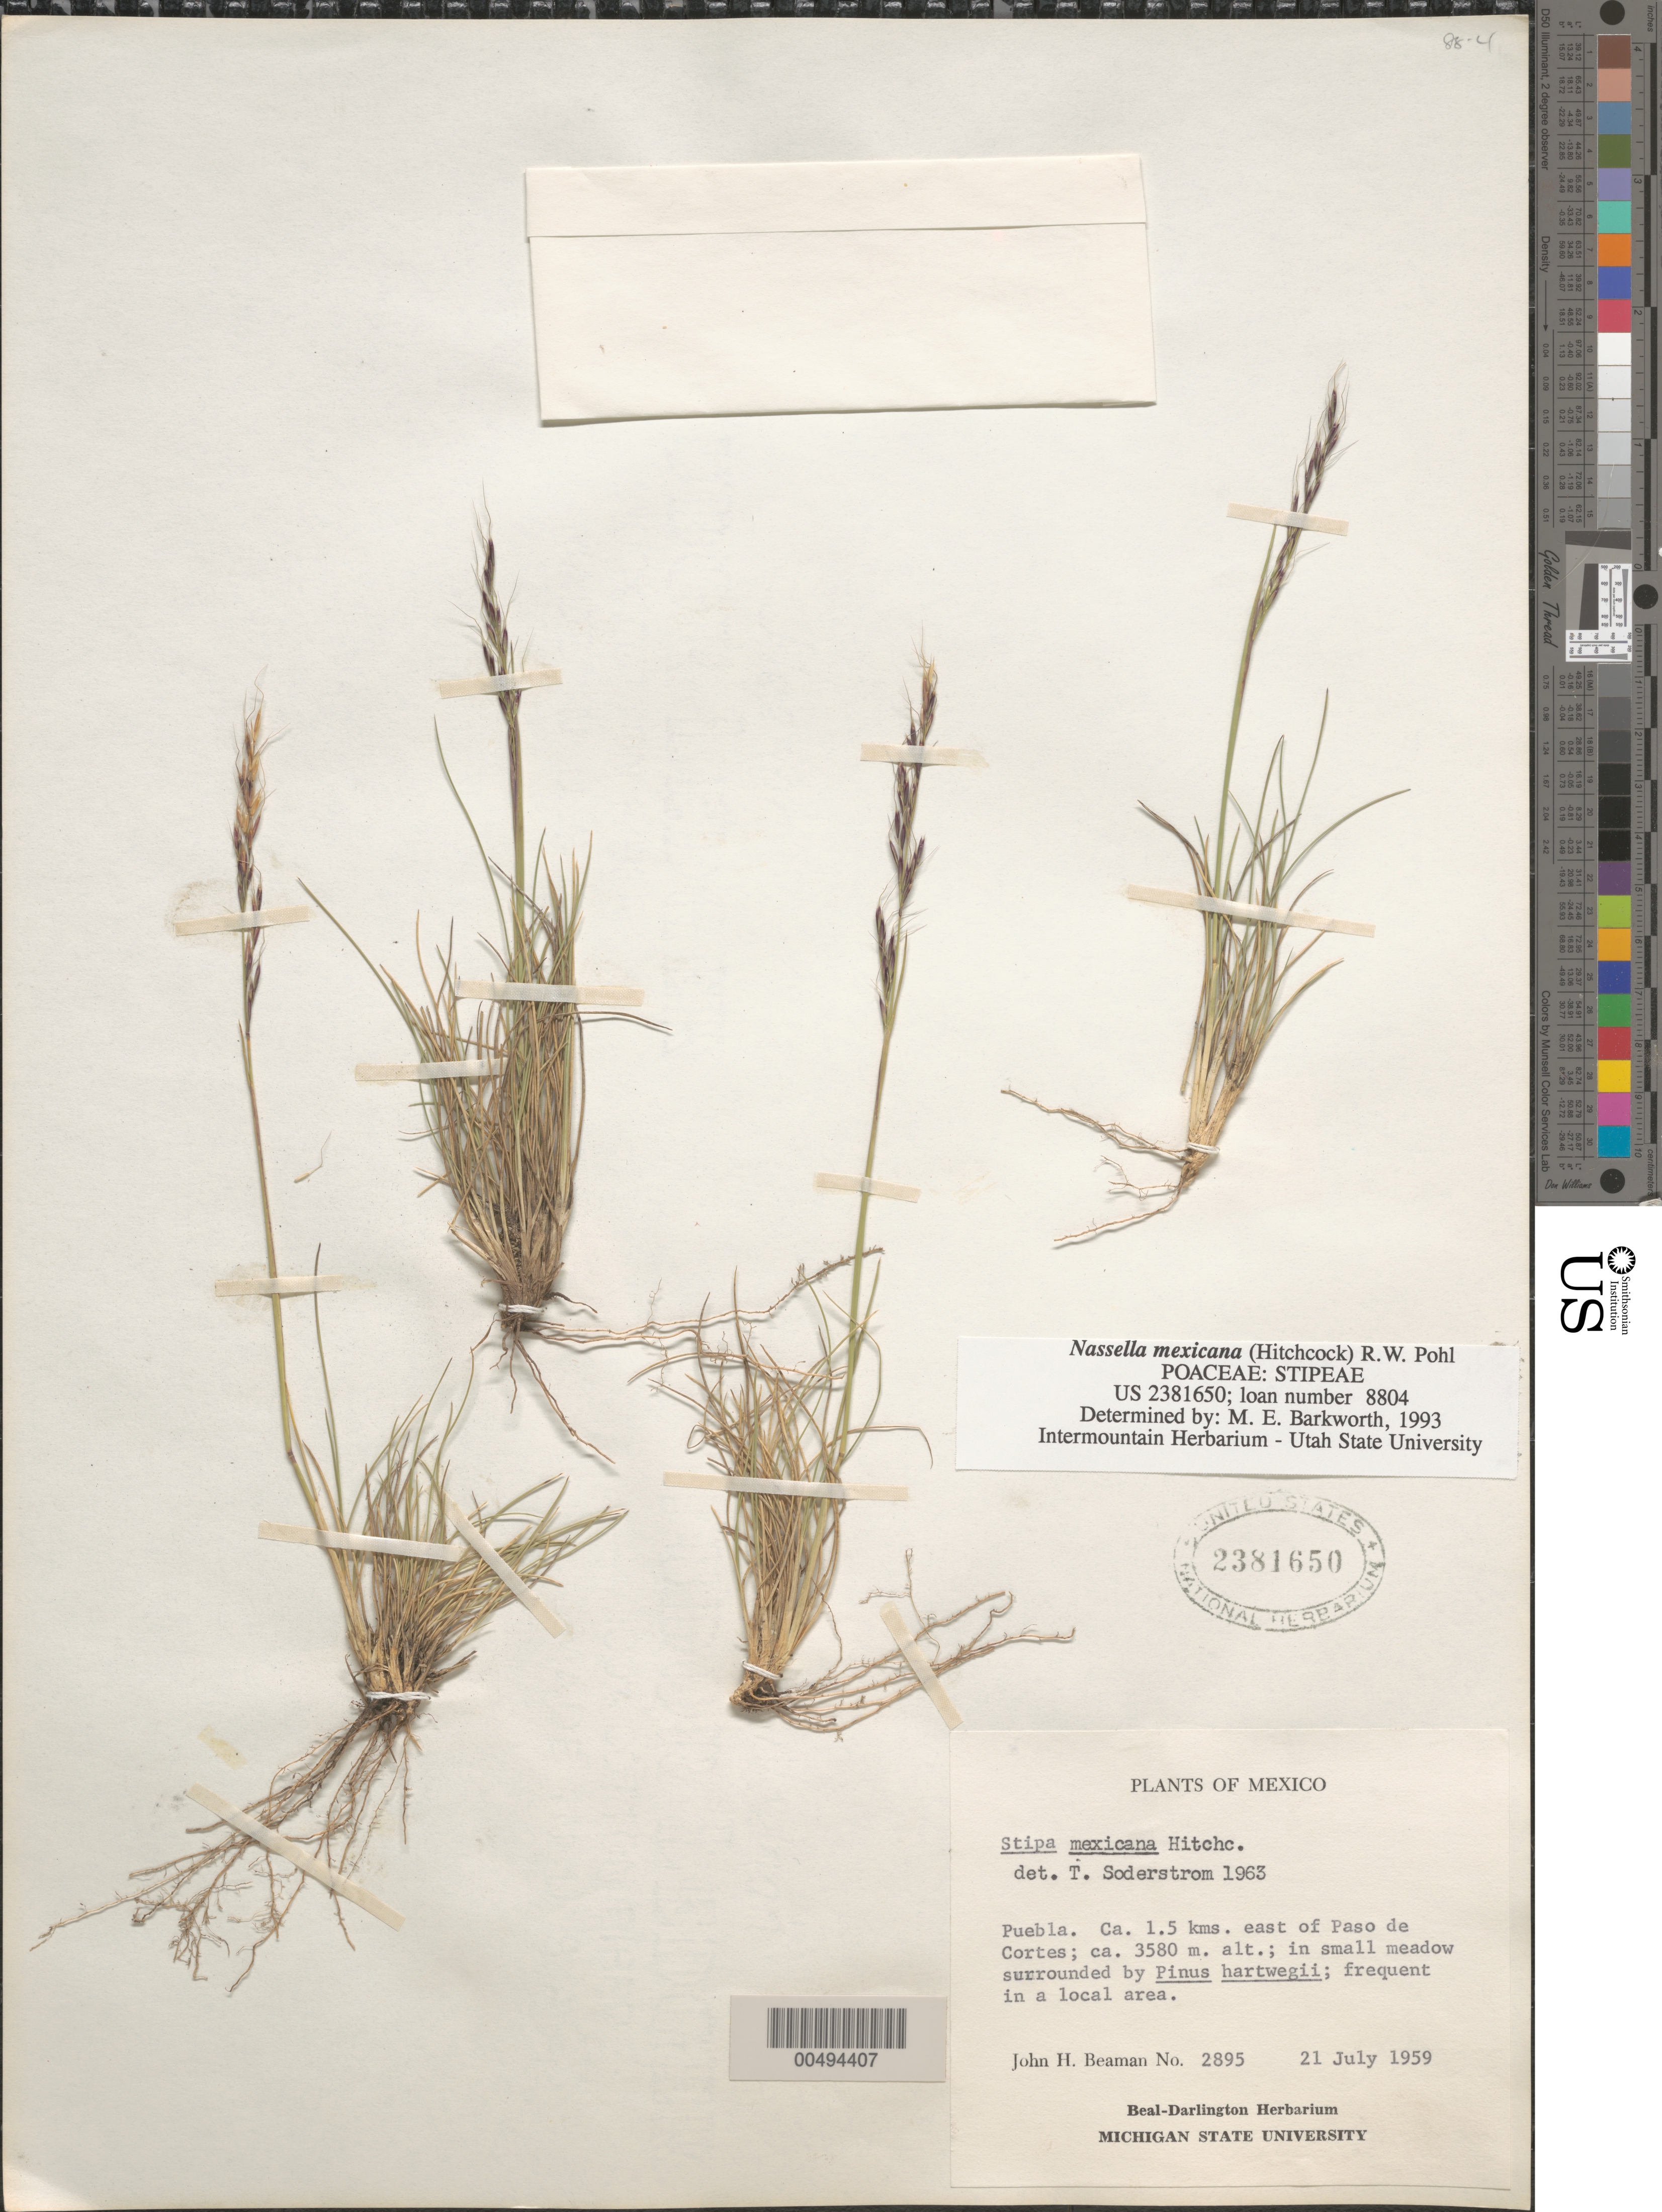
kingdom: Plantae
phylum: Tracheophyta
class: Liliopsida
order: Poales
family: Poaceae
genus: Nassella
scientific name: Nassella mexicana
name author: (Hitchc.) R.W. Pohl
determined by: Barkworth, M. E.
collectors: J. H. Beaman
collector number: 2895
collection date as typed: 21 Jul 1959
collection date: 1959-07-21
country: Mexico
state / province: Puebla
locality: Ca 1.5 km E of Paso de Cortes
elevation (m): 3580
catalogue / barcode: US 2381650